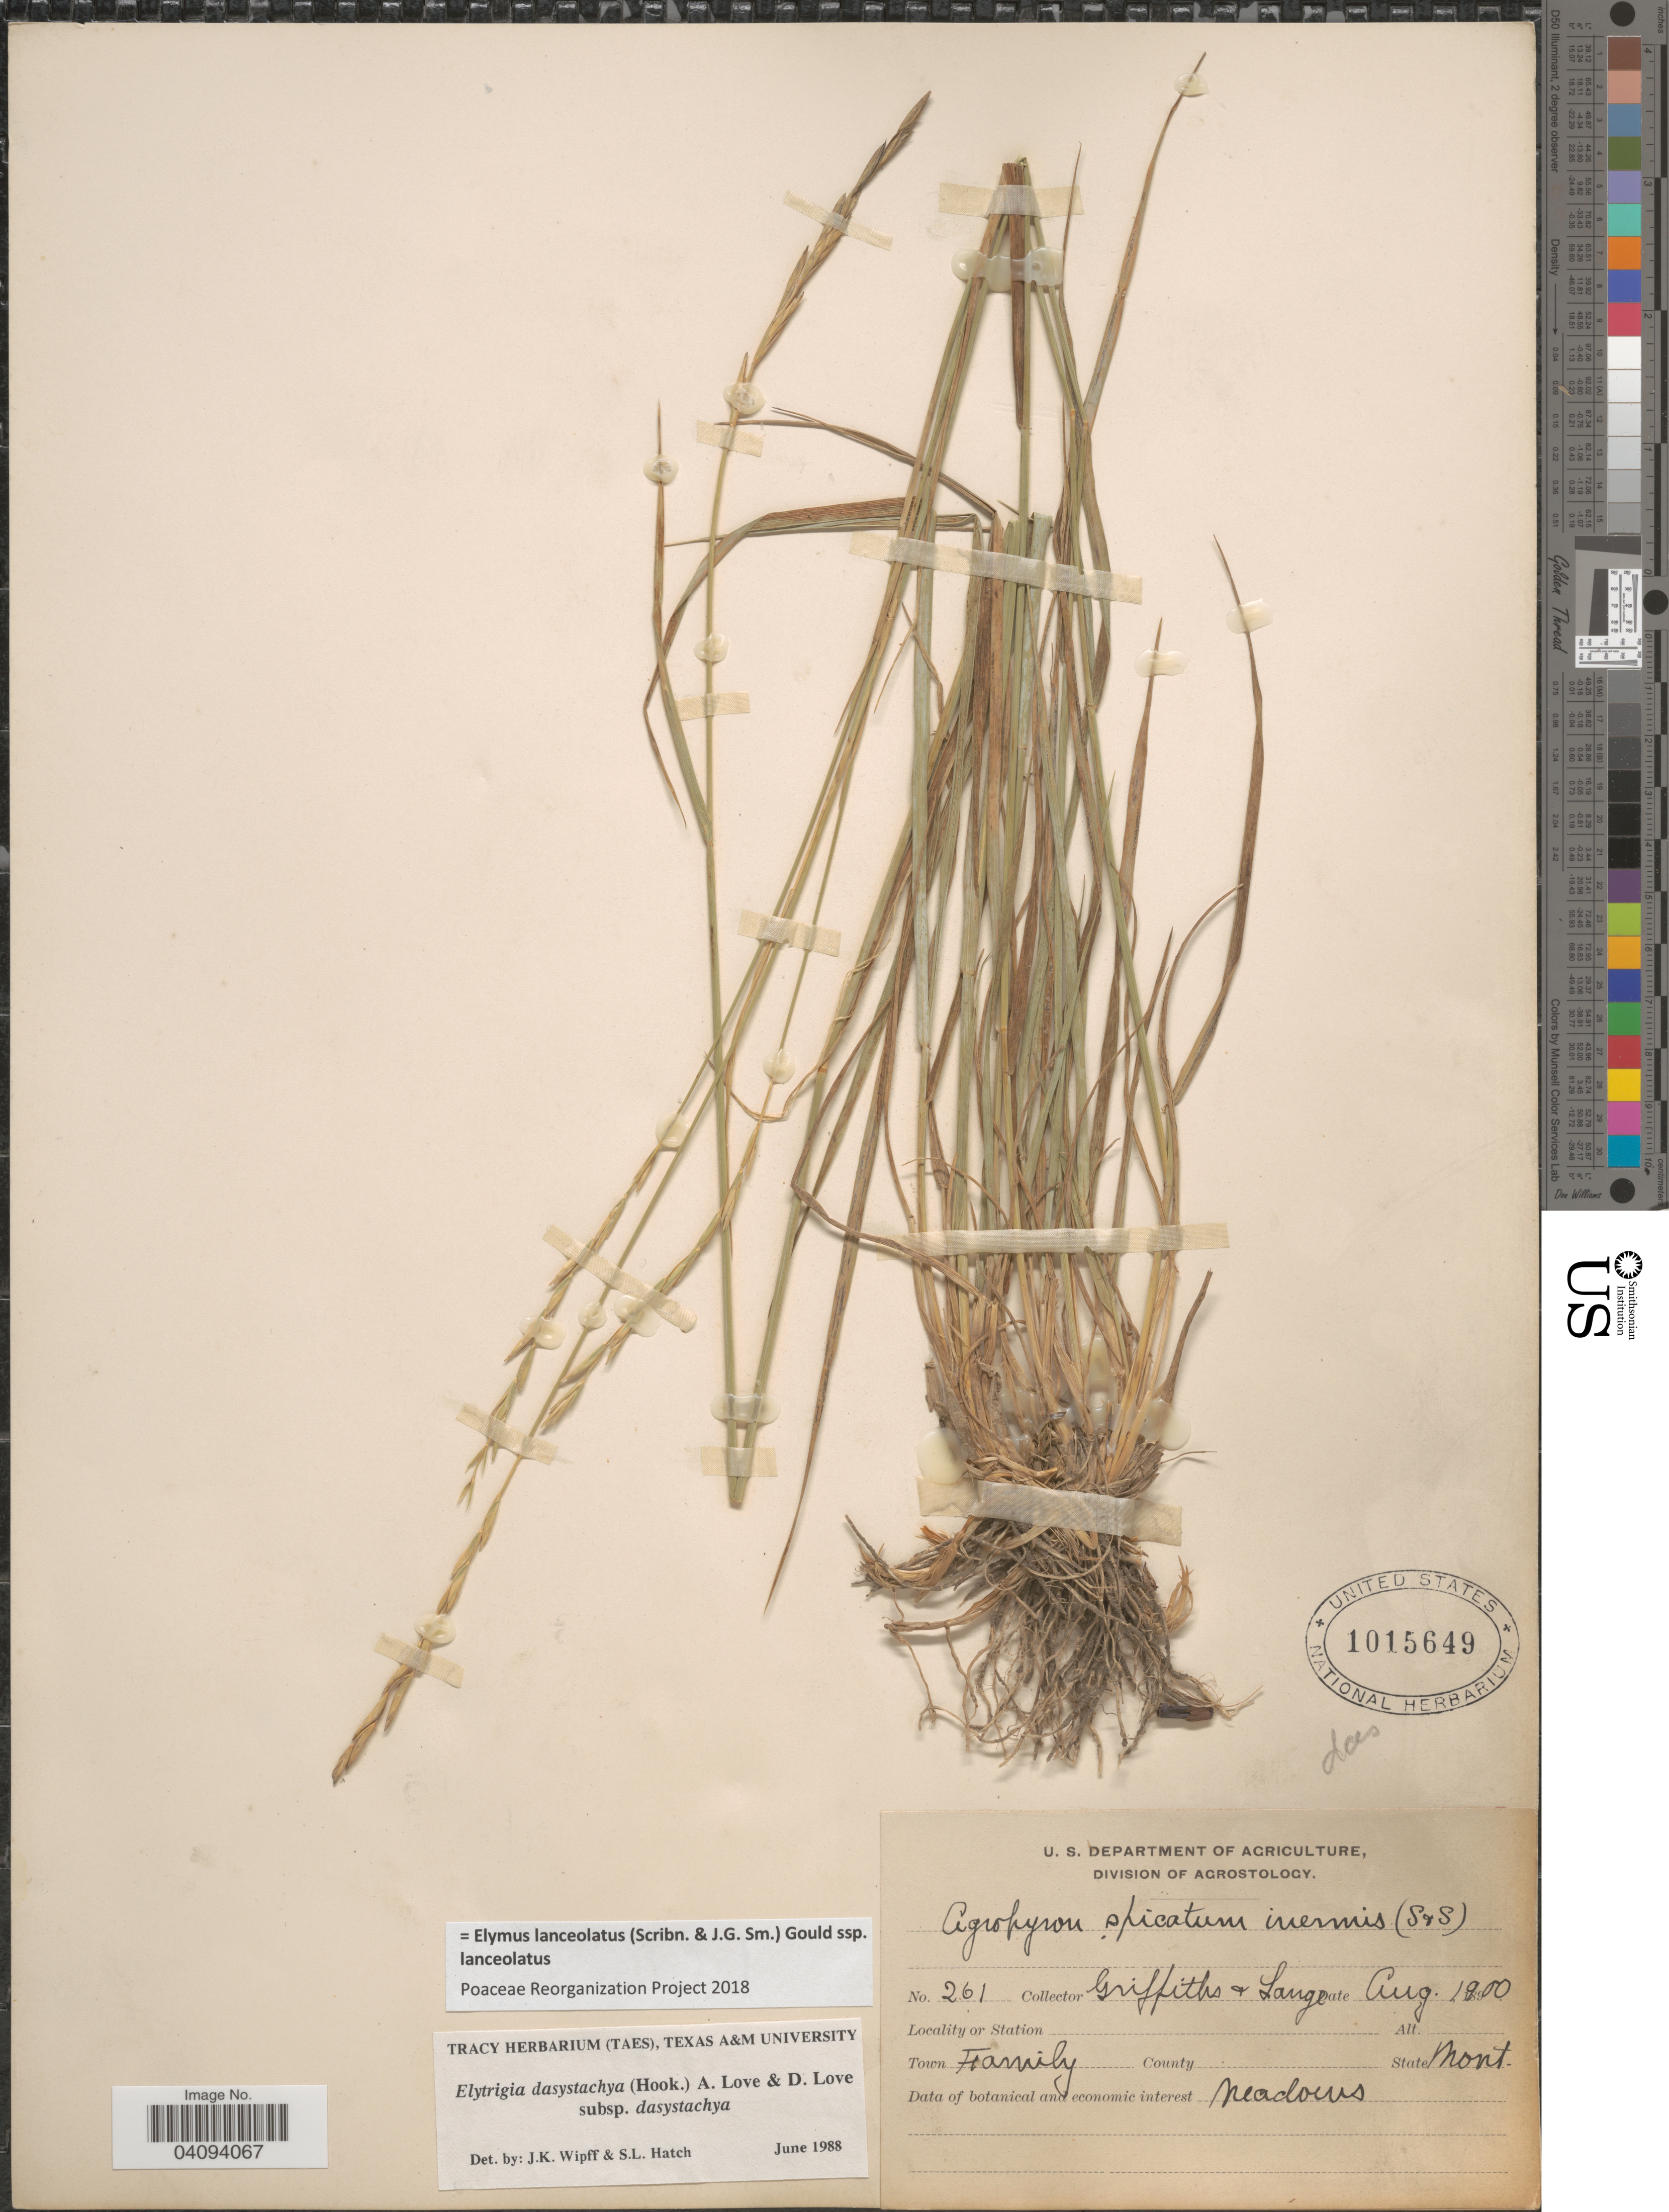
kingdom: Plantae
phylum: Tracheophyta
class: Liliopsida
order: Poales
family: Poaceae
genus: Elymus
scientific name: Elymus lanceolatus subsp. lanceolatus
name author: (Scribn. & J.G. Sm.) Gould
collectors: -- Griffiths & -- Lange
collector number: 261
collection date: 1900-08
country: United States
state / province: Montana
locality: Town Family.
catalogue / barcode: US 1015649